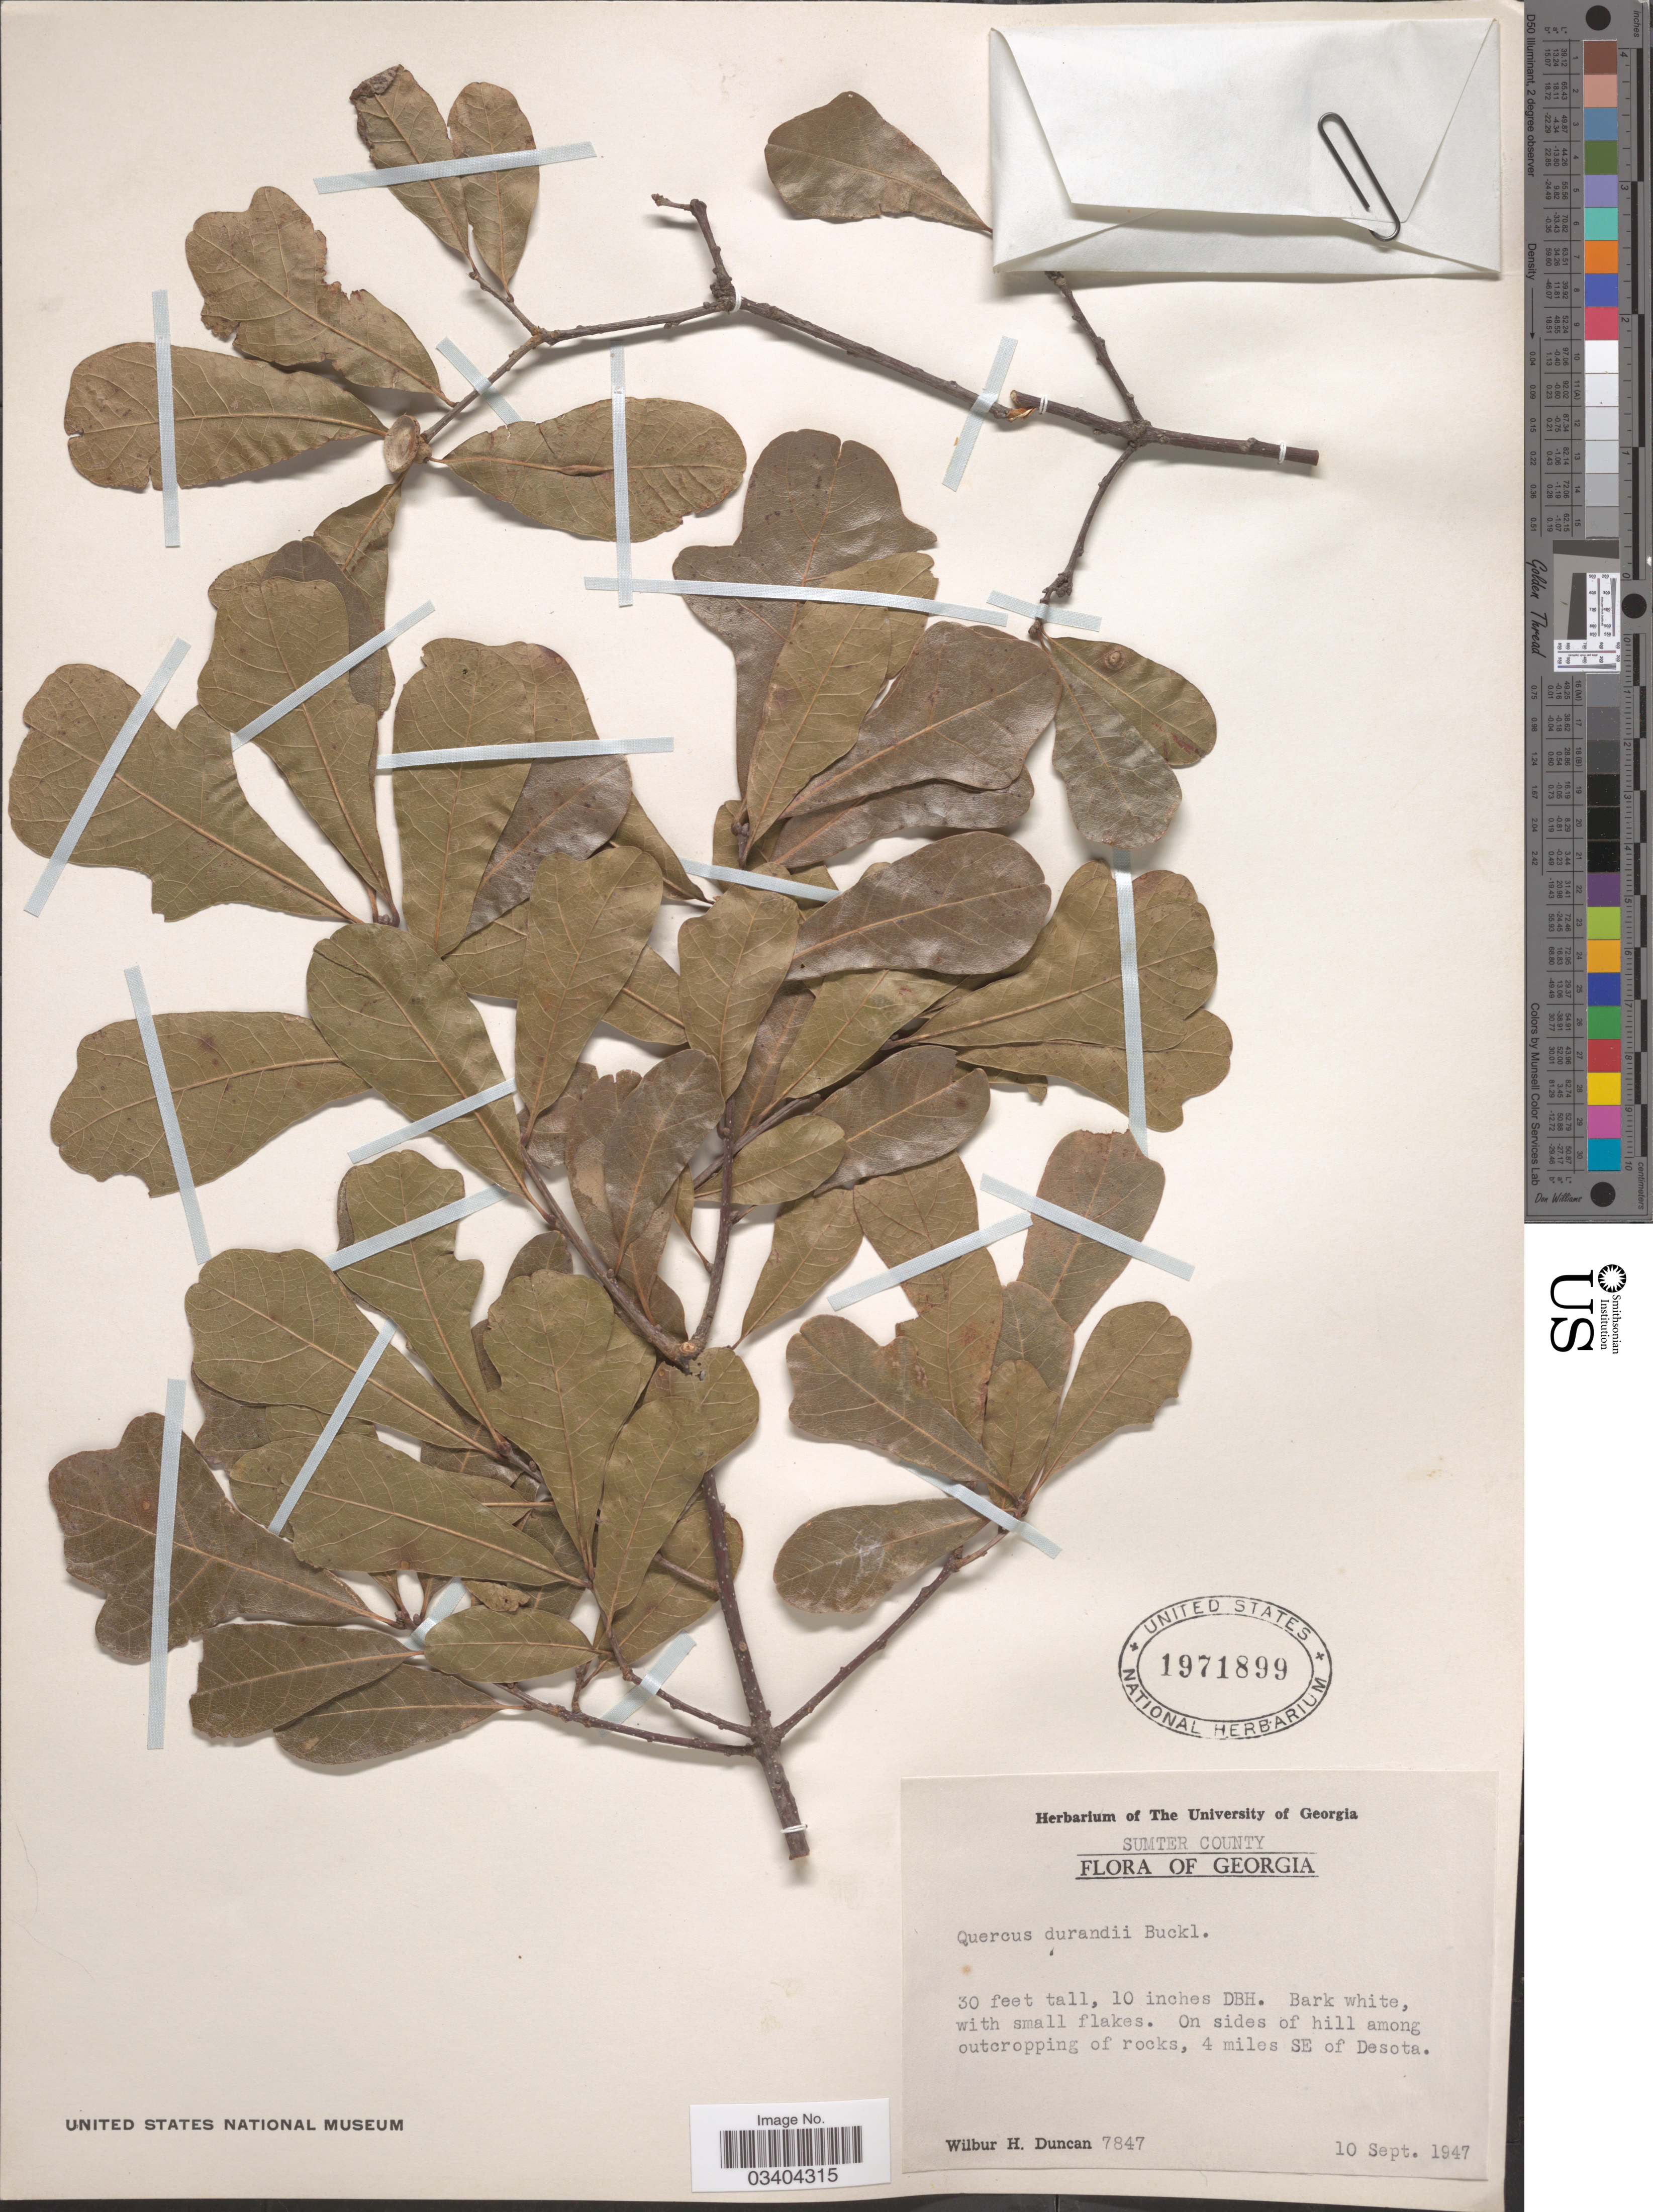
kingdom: Plantae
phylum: Tracheophyta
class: Magnoliopsida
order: Fagales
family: Fagaceae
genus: Quercus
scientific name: Quercus durandii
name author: Buckley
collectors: W. H. Duncan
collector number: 7847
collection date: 1947-09-10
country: United States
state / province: Georgia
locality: Sumter County. On sides of hill among outcropping of rocks, 4 miles SE of Desota.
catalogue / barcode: US 1971899